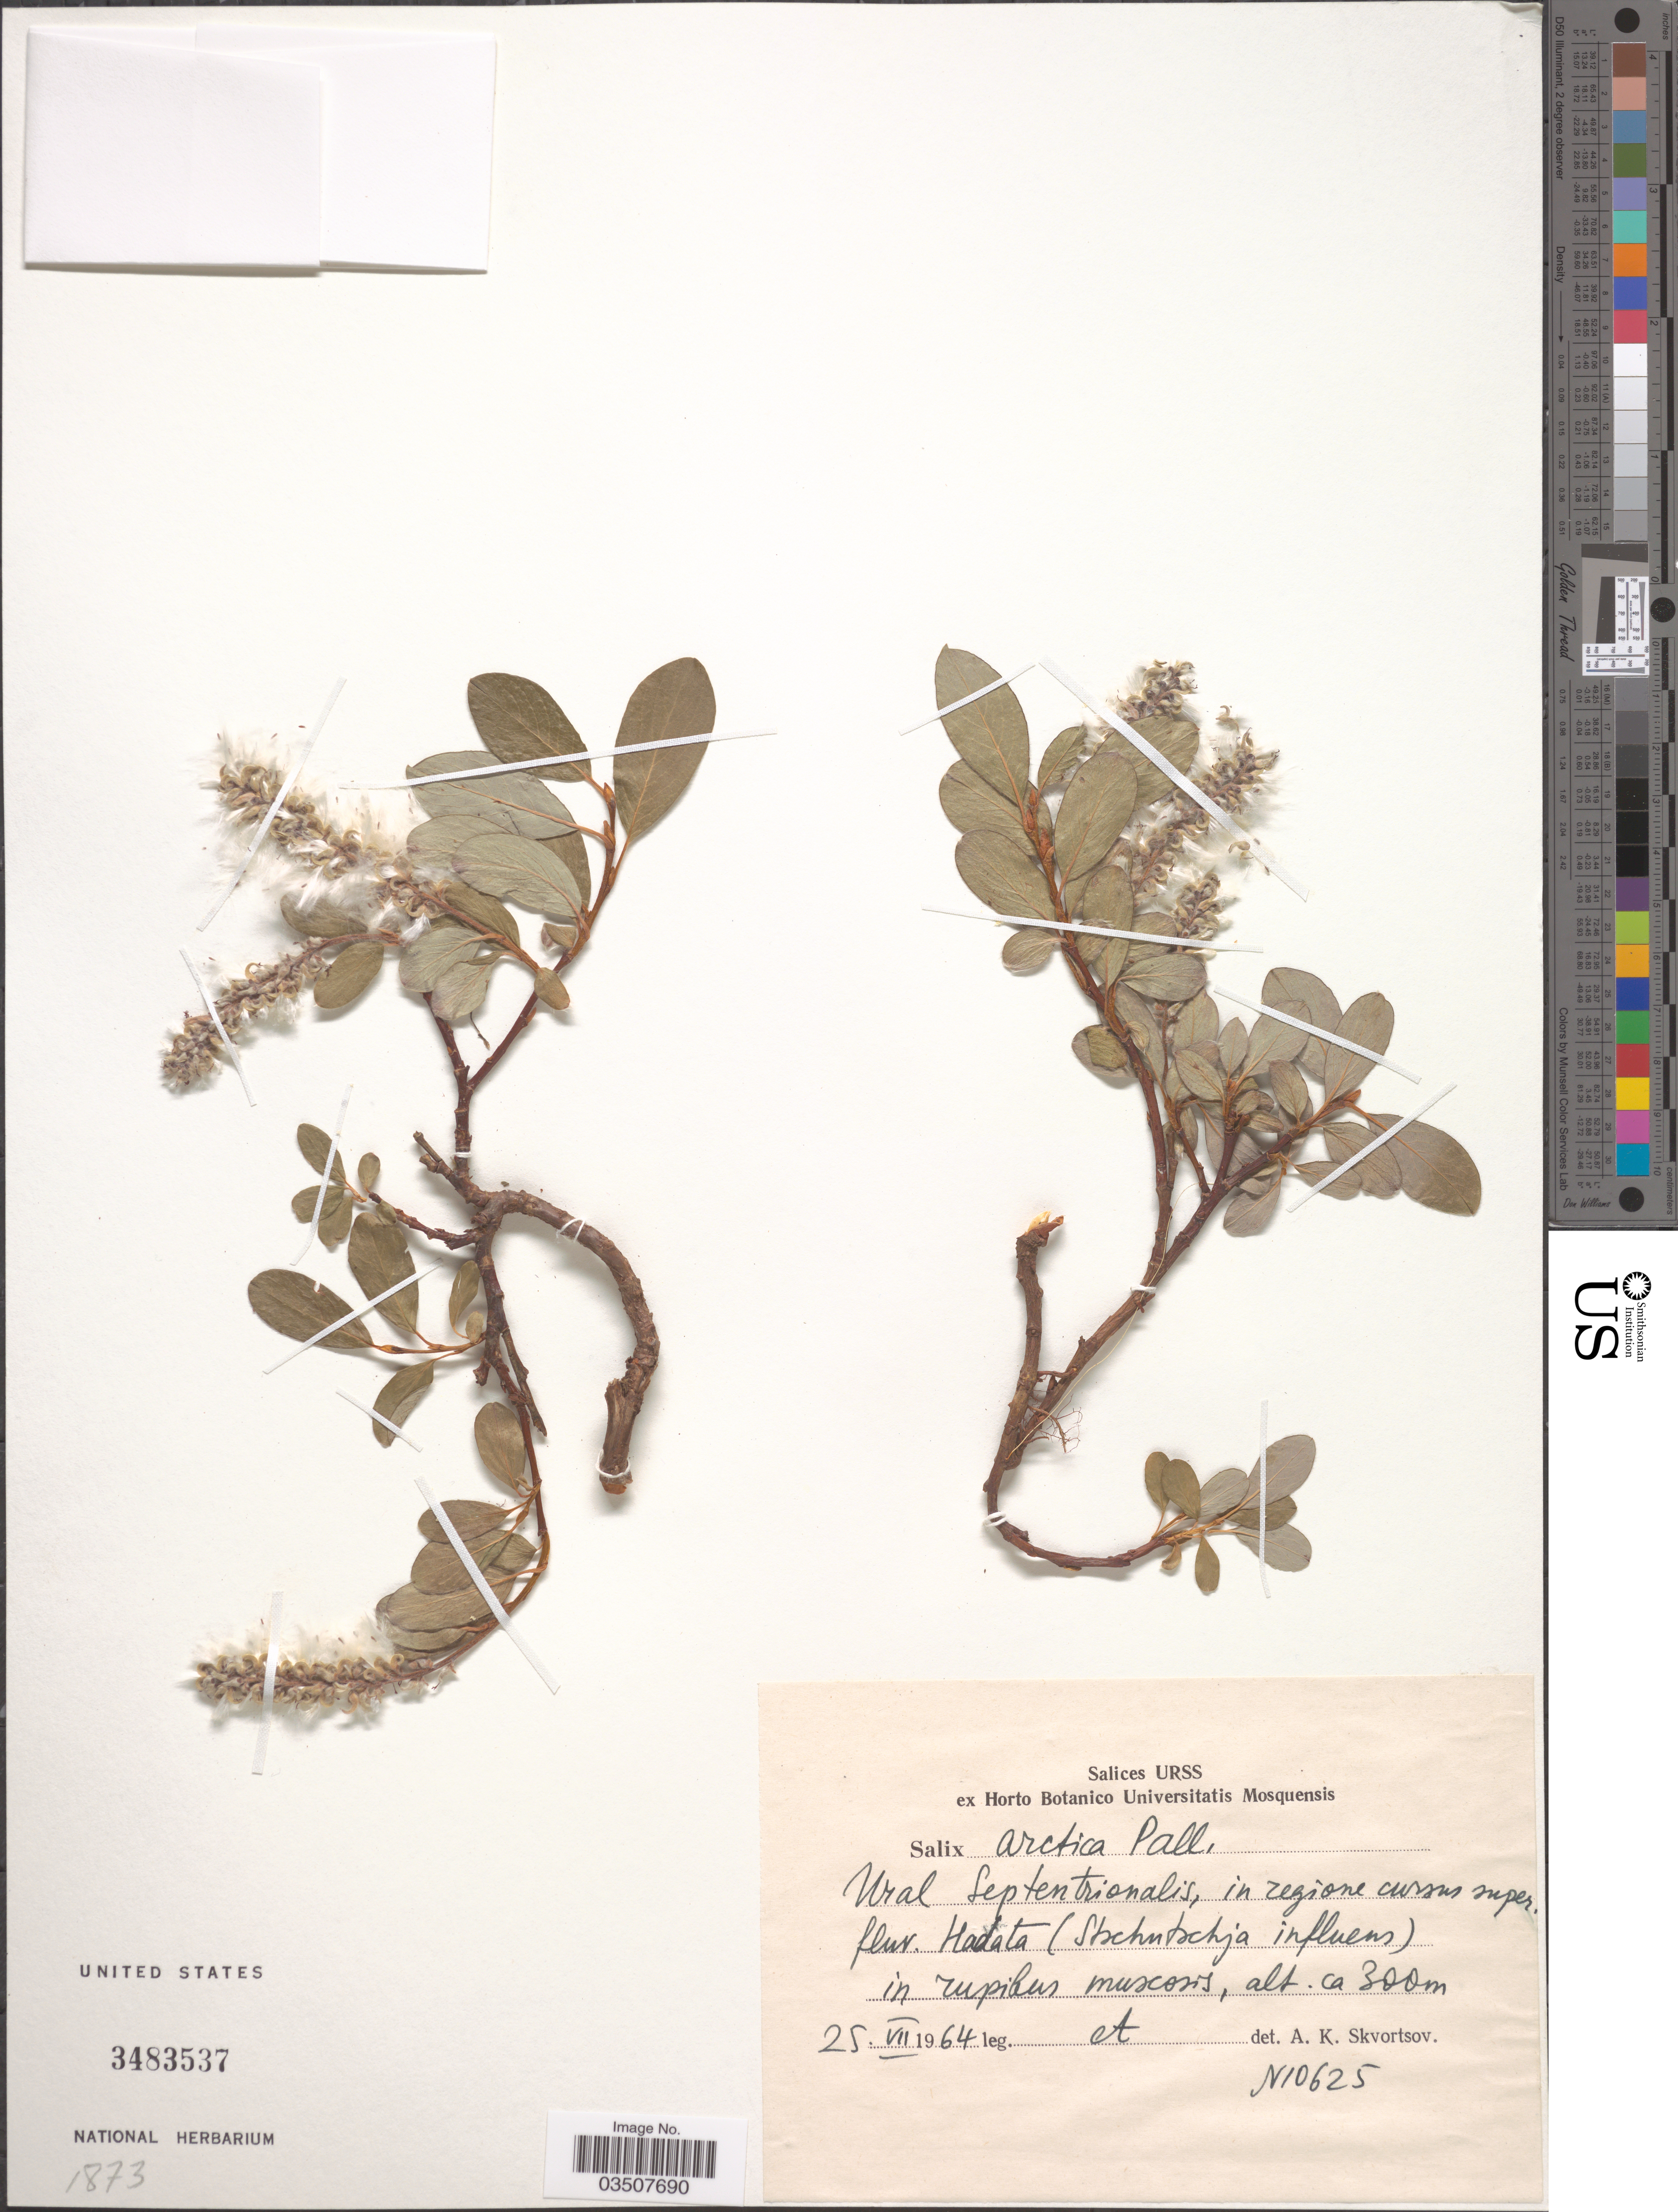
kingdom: Plantae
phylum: Tracheophyta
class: Magnoliopsida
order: Malpighiales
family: Salicaceae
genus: Salix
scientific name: Salix arctica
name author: Pall.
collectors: A. K. Skvortsov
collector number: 10625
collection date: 1964-07-25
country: Russian Federation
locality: Ural Septentrionalis, in regione cursus super. fluv. Hadata (Stschutschja influens).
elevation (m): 300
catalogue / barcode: US 3483537